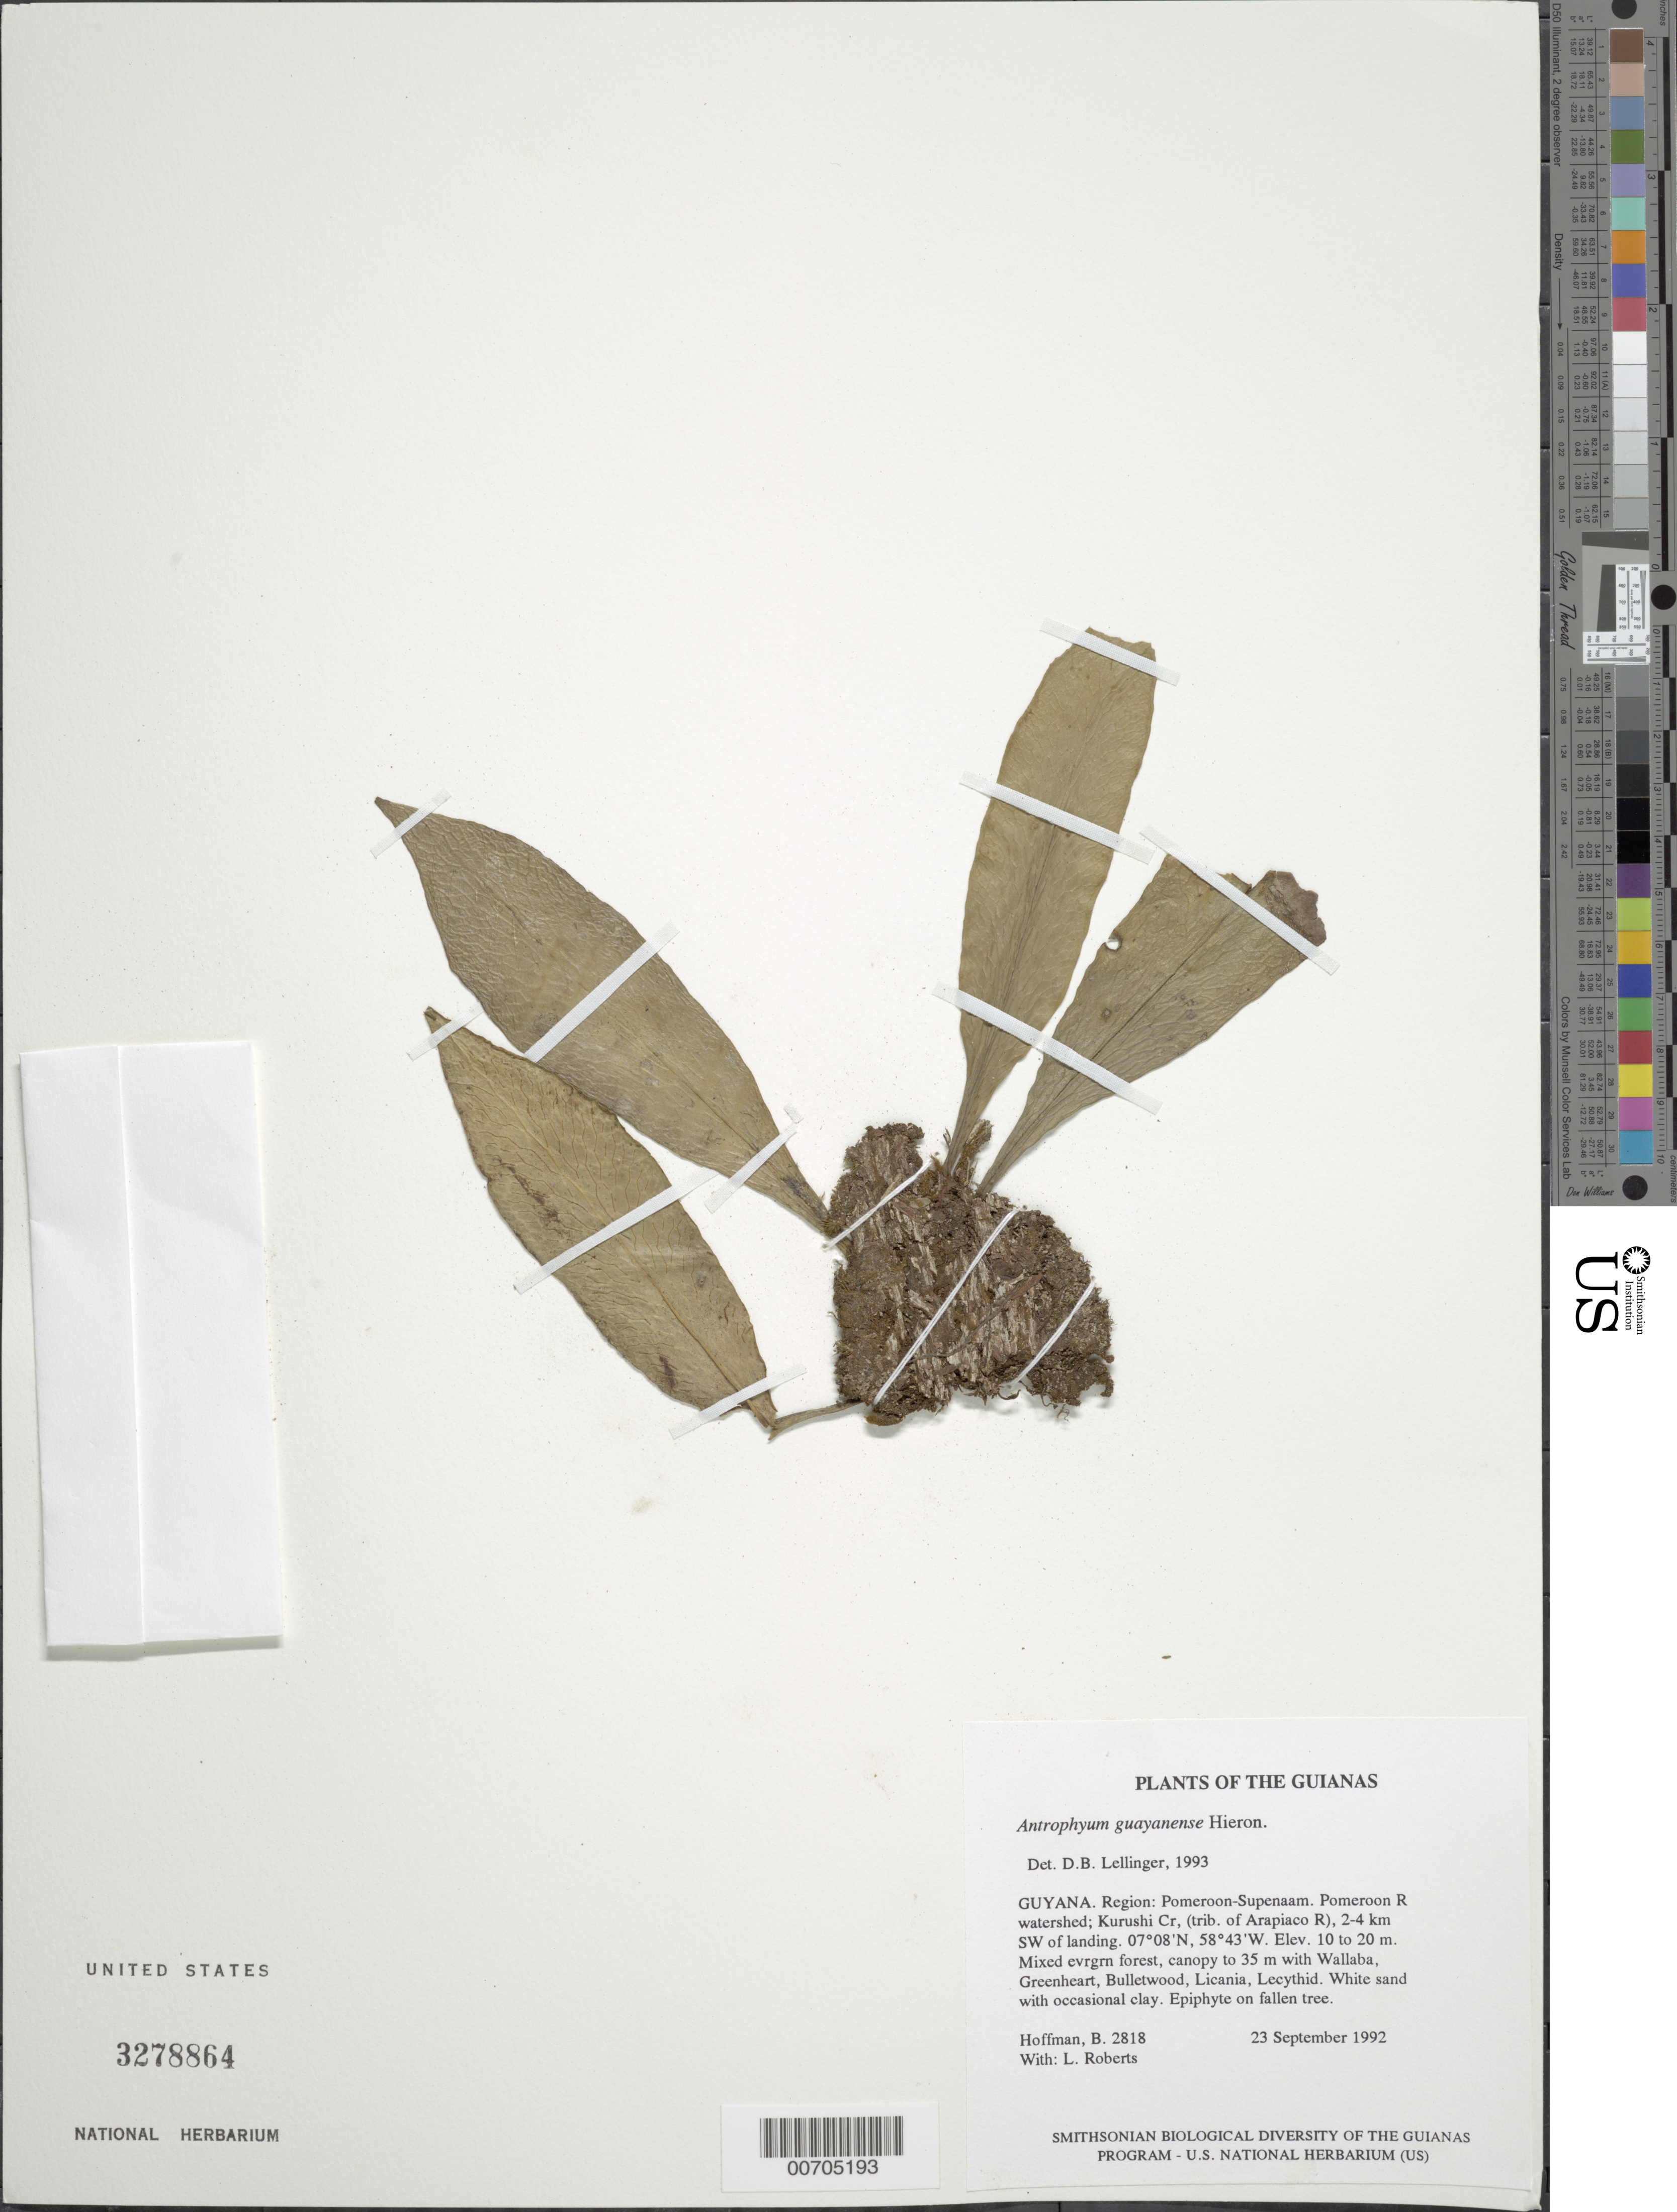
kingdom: Plantae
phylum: Tracheophyta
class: Polypodiopsida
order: Polypodiales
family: Pteridaceae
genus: Polytaenium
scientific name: Polytaenium guayanense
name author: (Hieron.) Alston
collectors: B. Hoffman & L. Roberts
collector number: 2818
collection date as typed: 23 September 1992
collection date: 1992-09-23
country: Guyana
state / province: Pomeroon-Supenaam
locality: Pomeroon River watershed; Kurushi Creek, (trib. of Arapiaco R), 2-4 km SW of landing along logging road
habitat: Mixed evrgrn forest, canopy to 35 m with Wallaba, Greenheart, Bulletwood, Licania, Lecythid. White sand with occasional clay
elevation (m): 10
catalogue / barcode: US 3278864